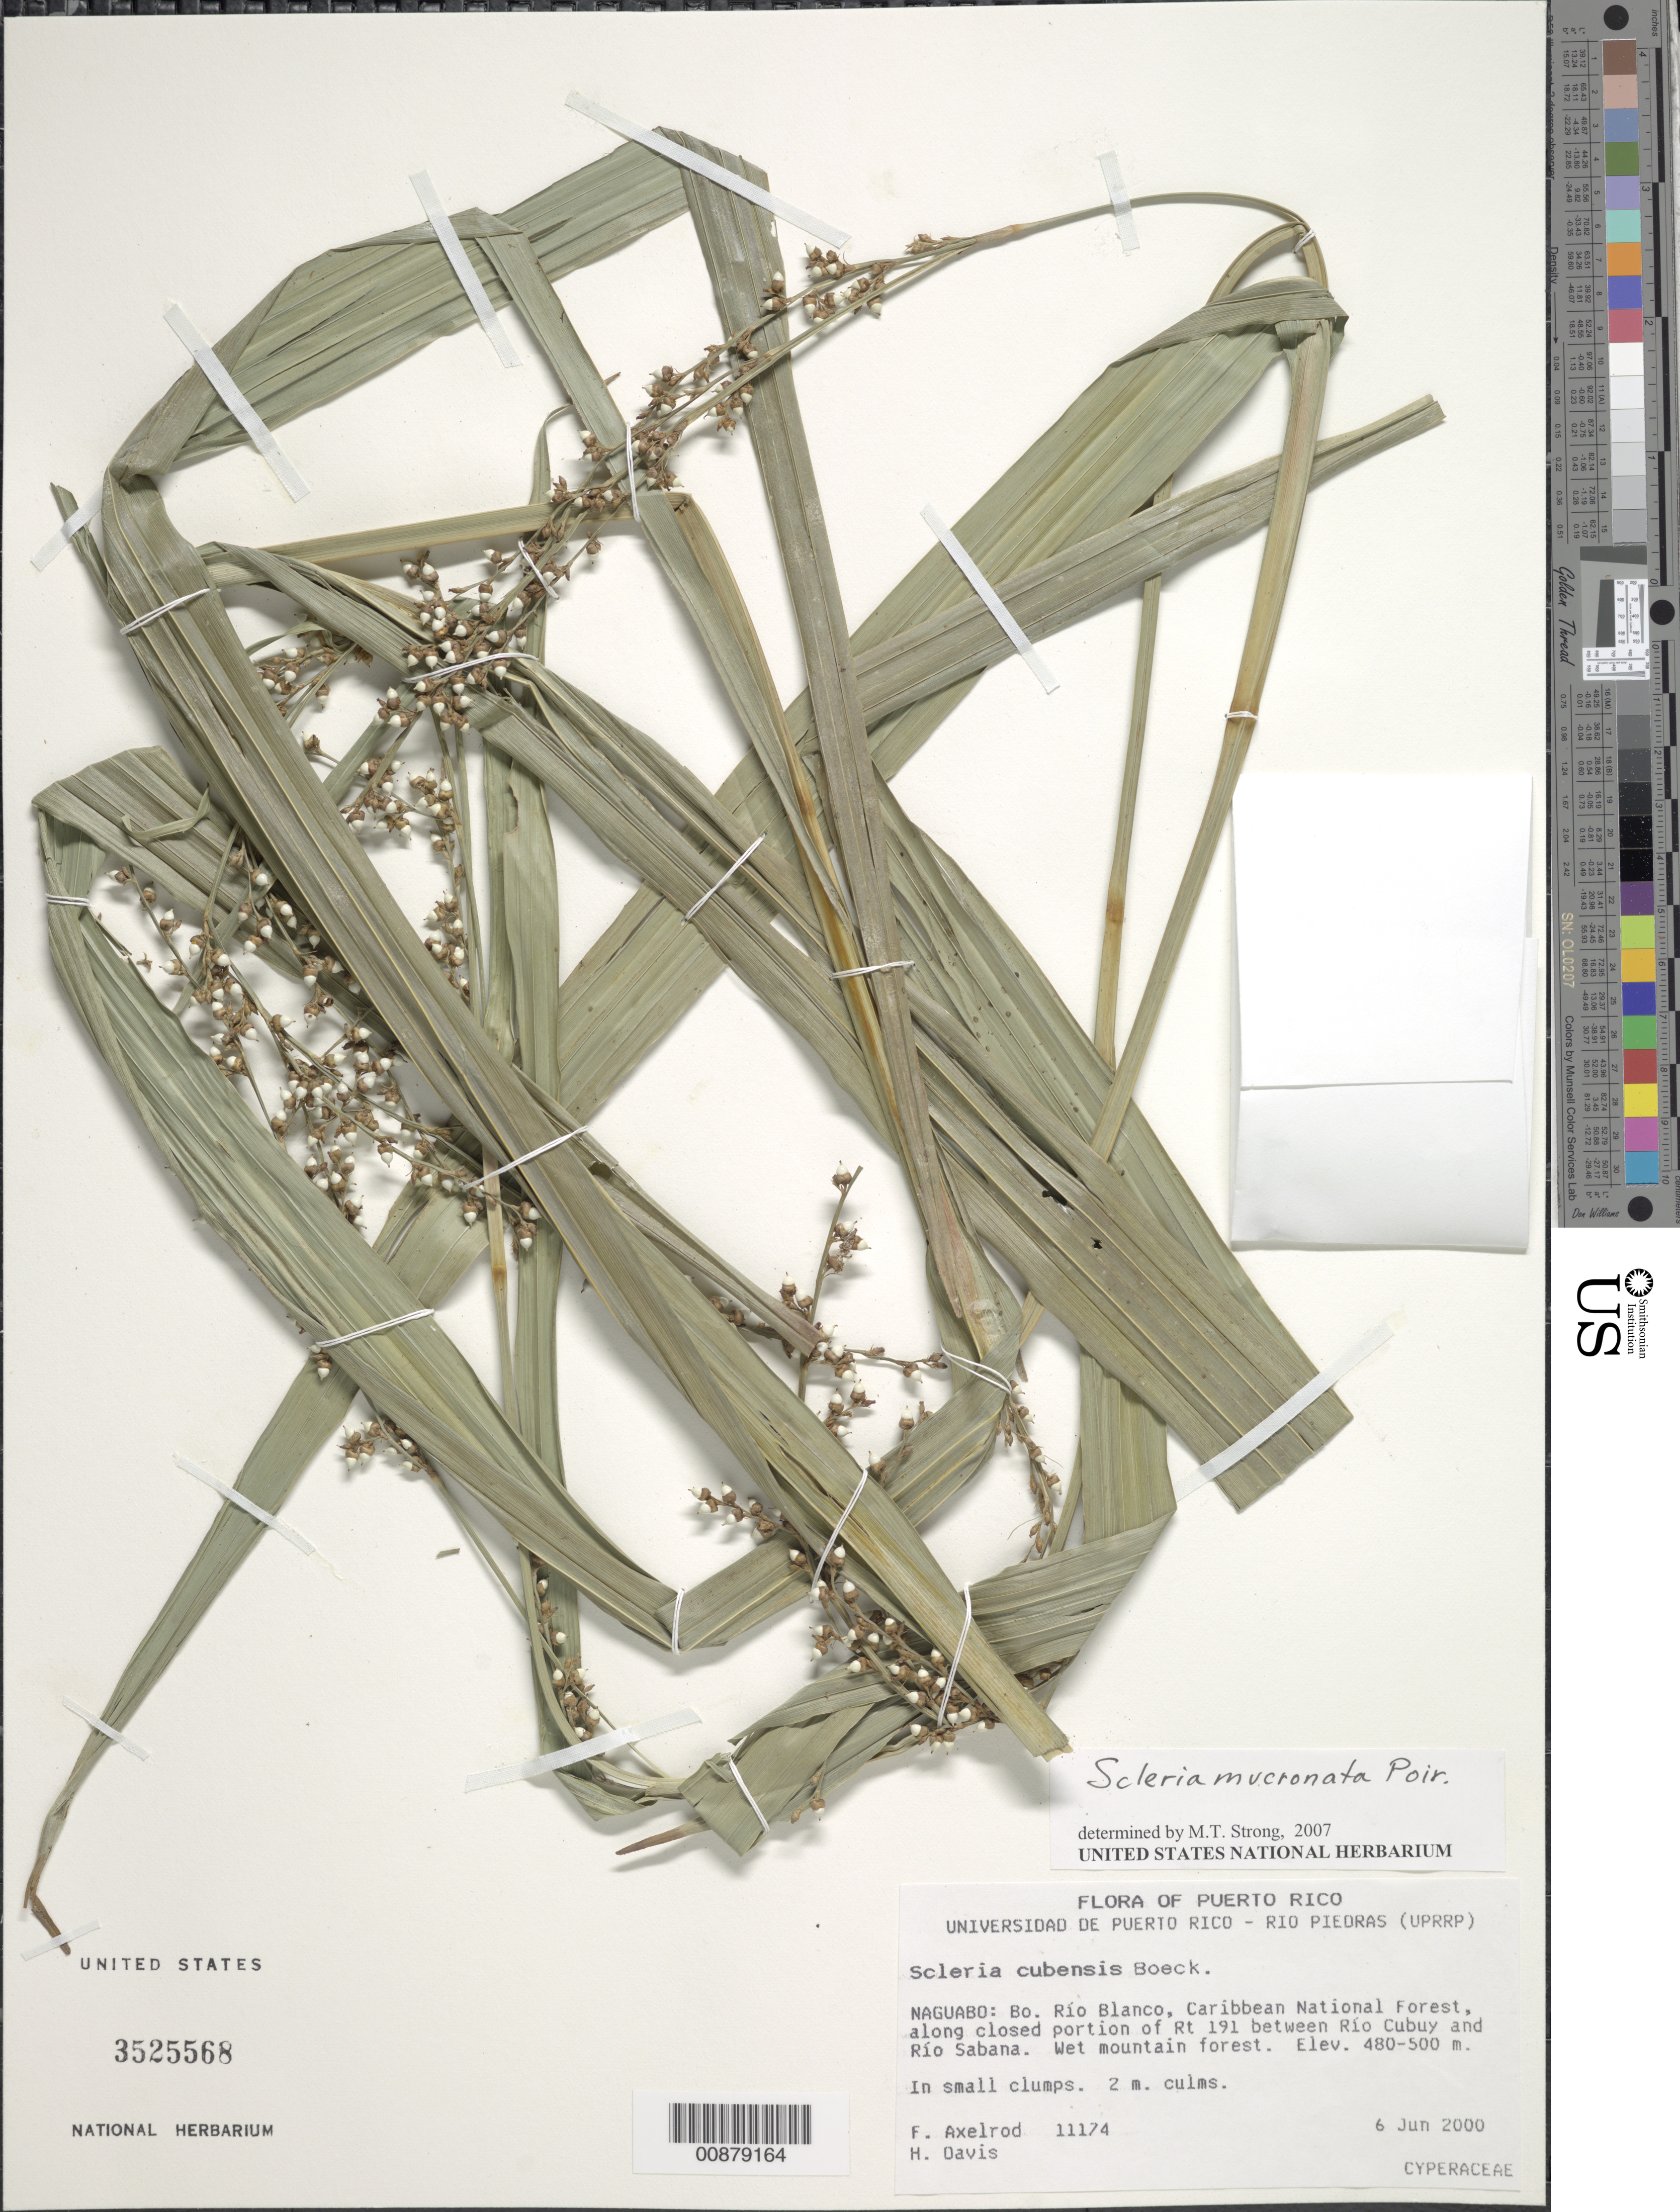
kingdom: Plantae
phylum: Tracheophyta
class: Liliopsida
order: Poales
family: Cyperaceae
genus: Scleria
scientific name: Scleria mucronata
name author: Poir.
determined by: Strong, M. T., (US), Smithsonian Institution - National Museum of Natural History (UNITED STATES)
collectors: F. S. Axelrod & H. Davis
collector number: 11174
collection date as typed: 06 Jun 2000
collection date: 2000-06-06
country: Puerto Rico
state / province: Naguabo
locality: Bo. Río Blanco, Caribbean National Forest, along closed portion of Rt. 191 between Río Cubuy and Río Sabana.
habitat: Wet mountain forest.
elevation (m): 480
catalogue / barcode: US 3525568